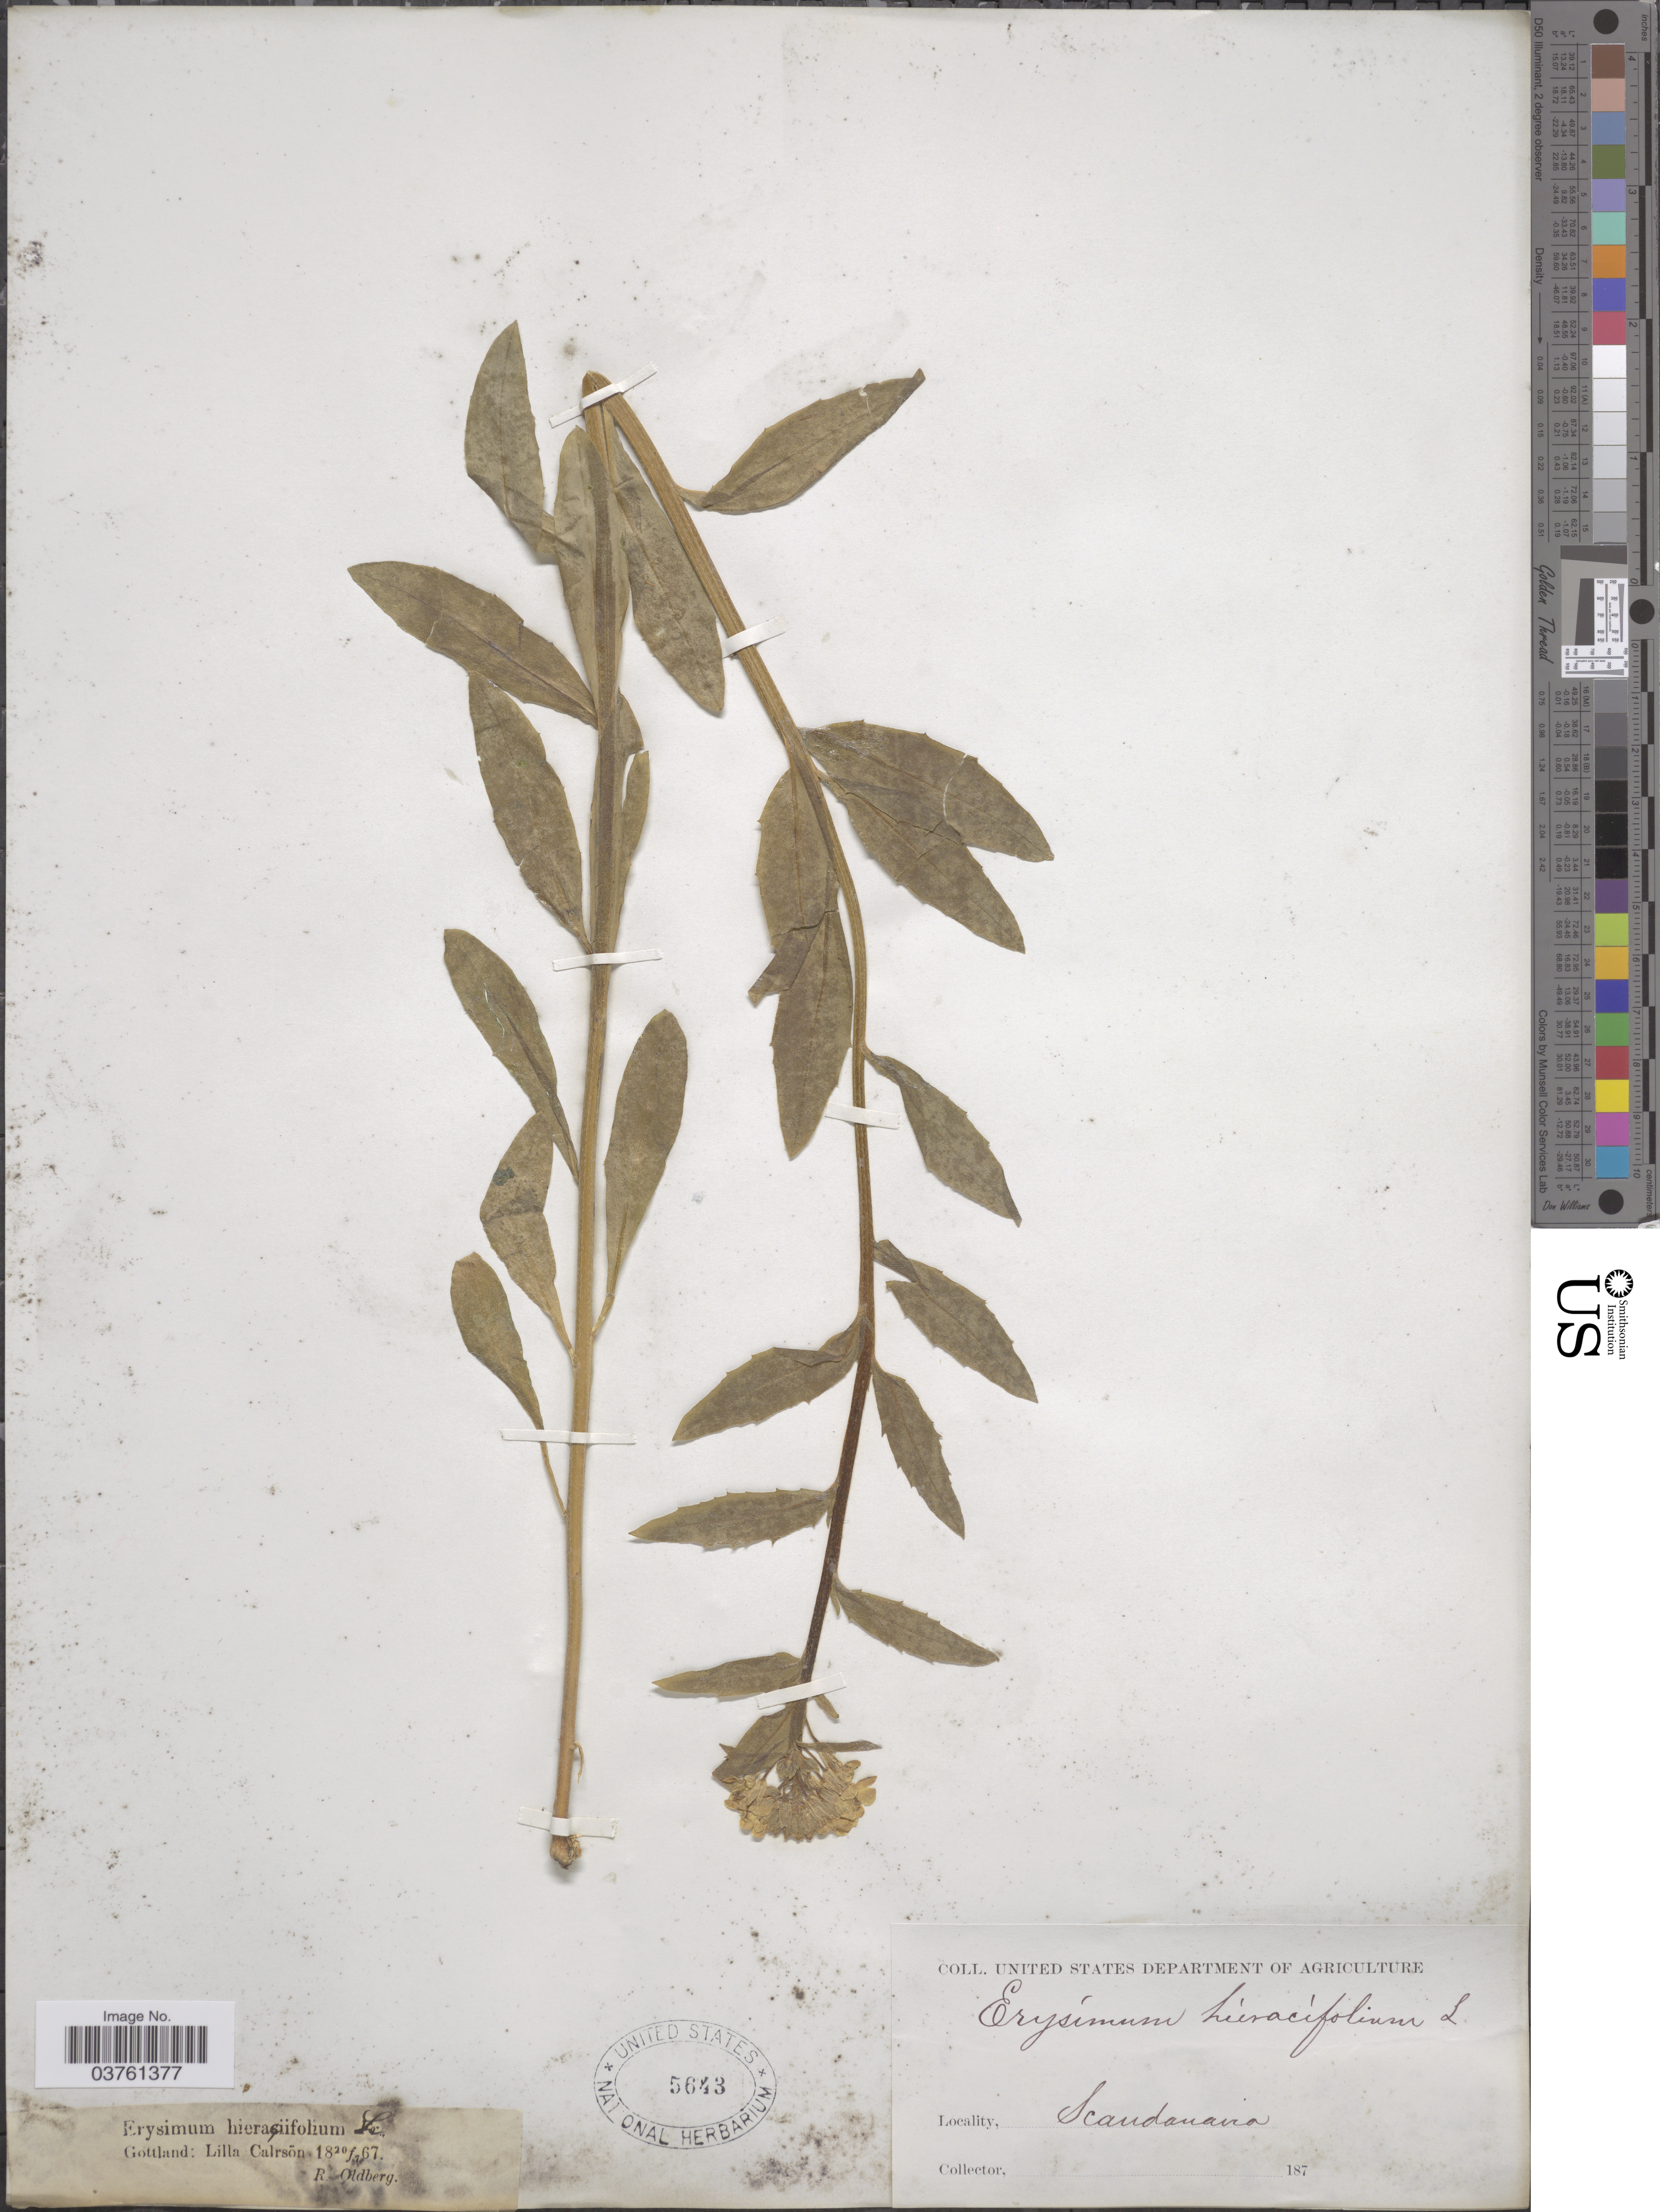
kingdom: Plantae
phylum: Tracheophyta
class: Magnoliopsida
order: Brassicales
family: Brassicaceae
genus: Erysimum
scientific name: Erysimum hieraciifolium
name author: L.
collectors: R. Oldberg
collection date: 1867-07-20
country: Sweden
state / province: Gotland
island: Gotland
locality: Gottland: Lilla Calrson. Scandanavia.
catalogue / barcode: US 5643